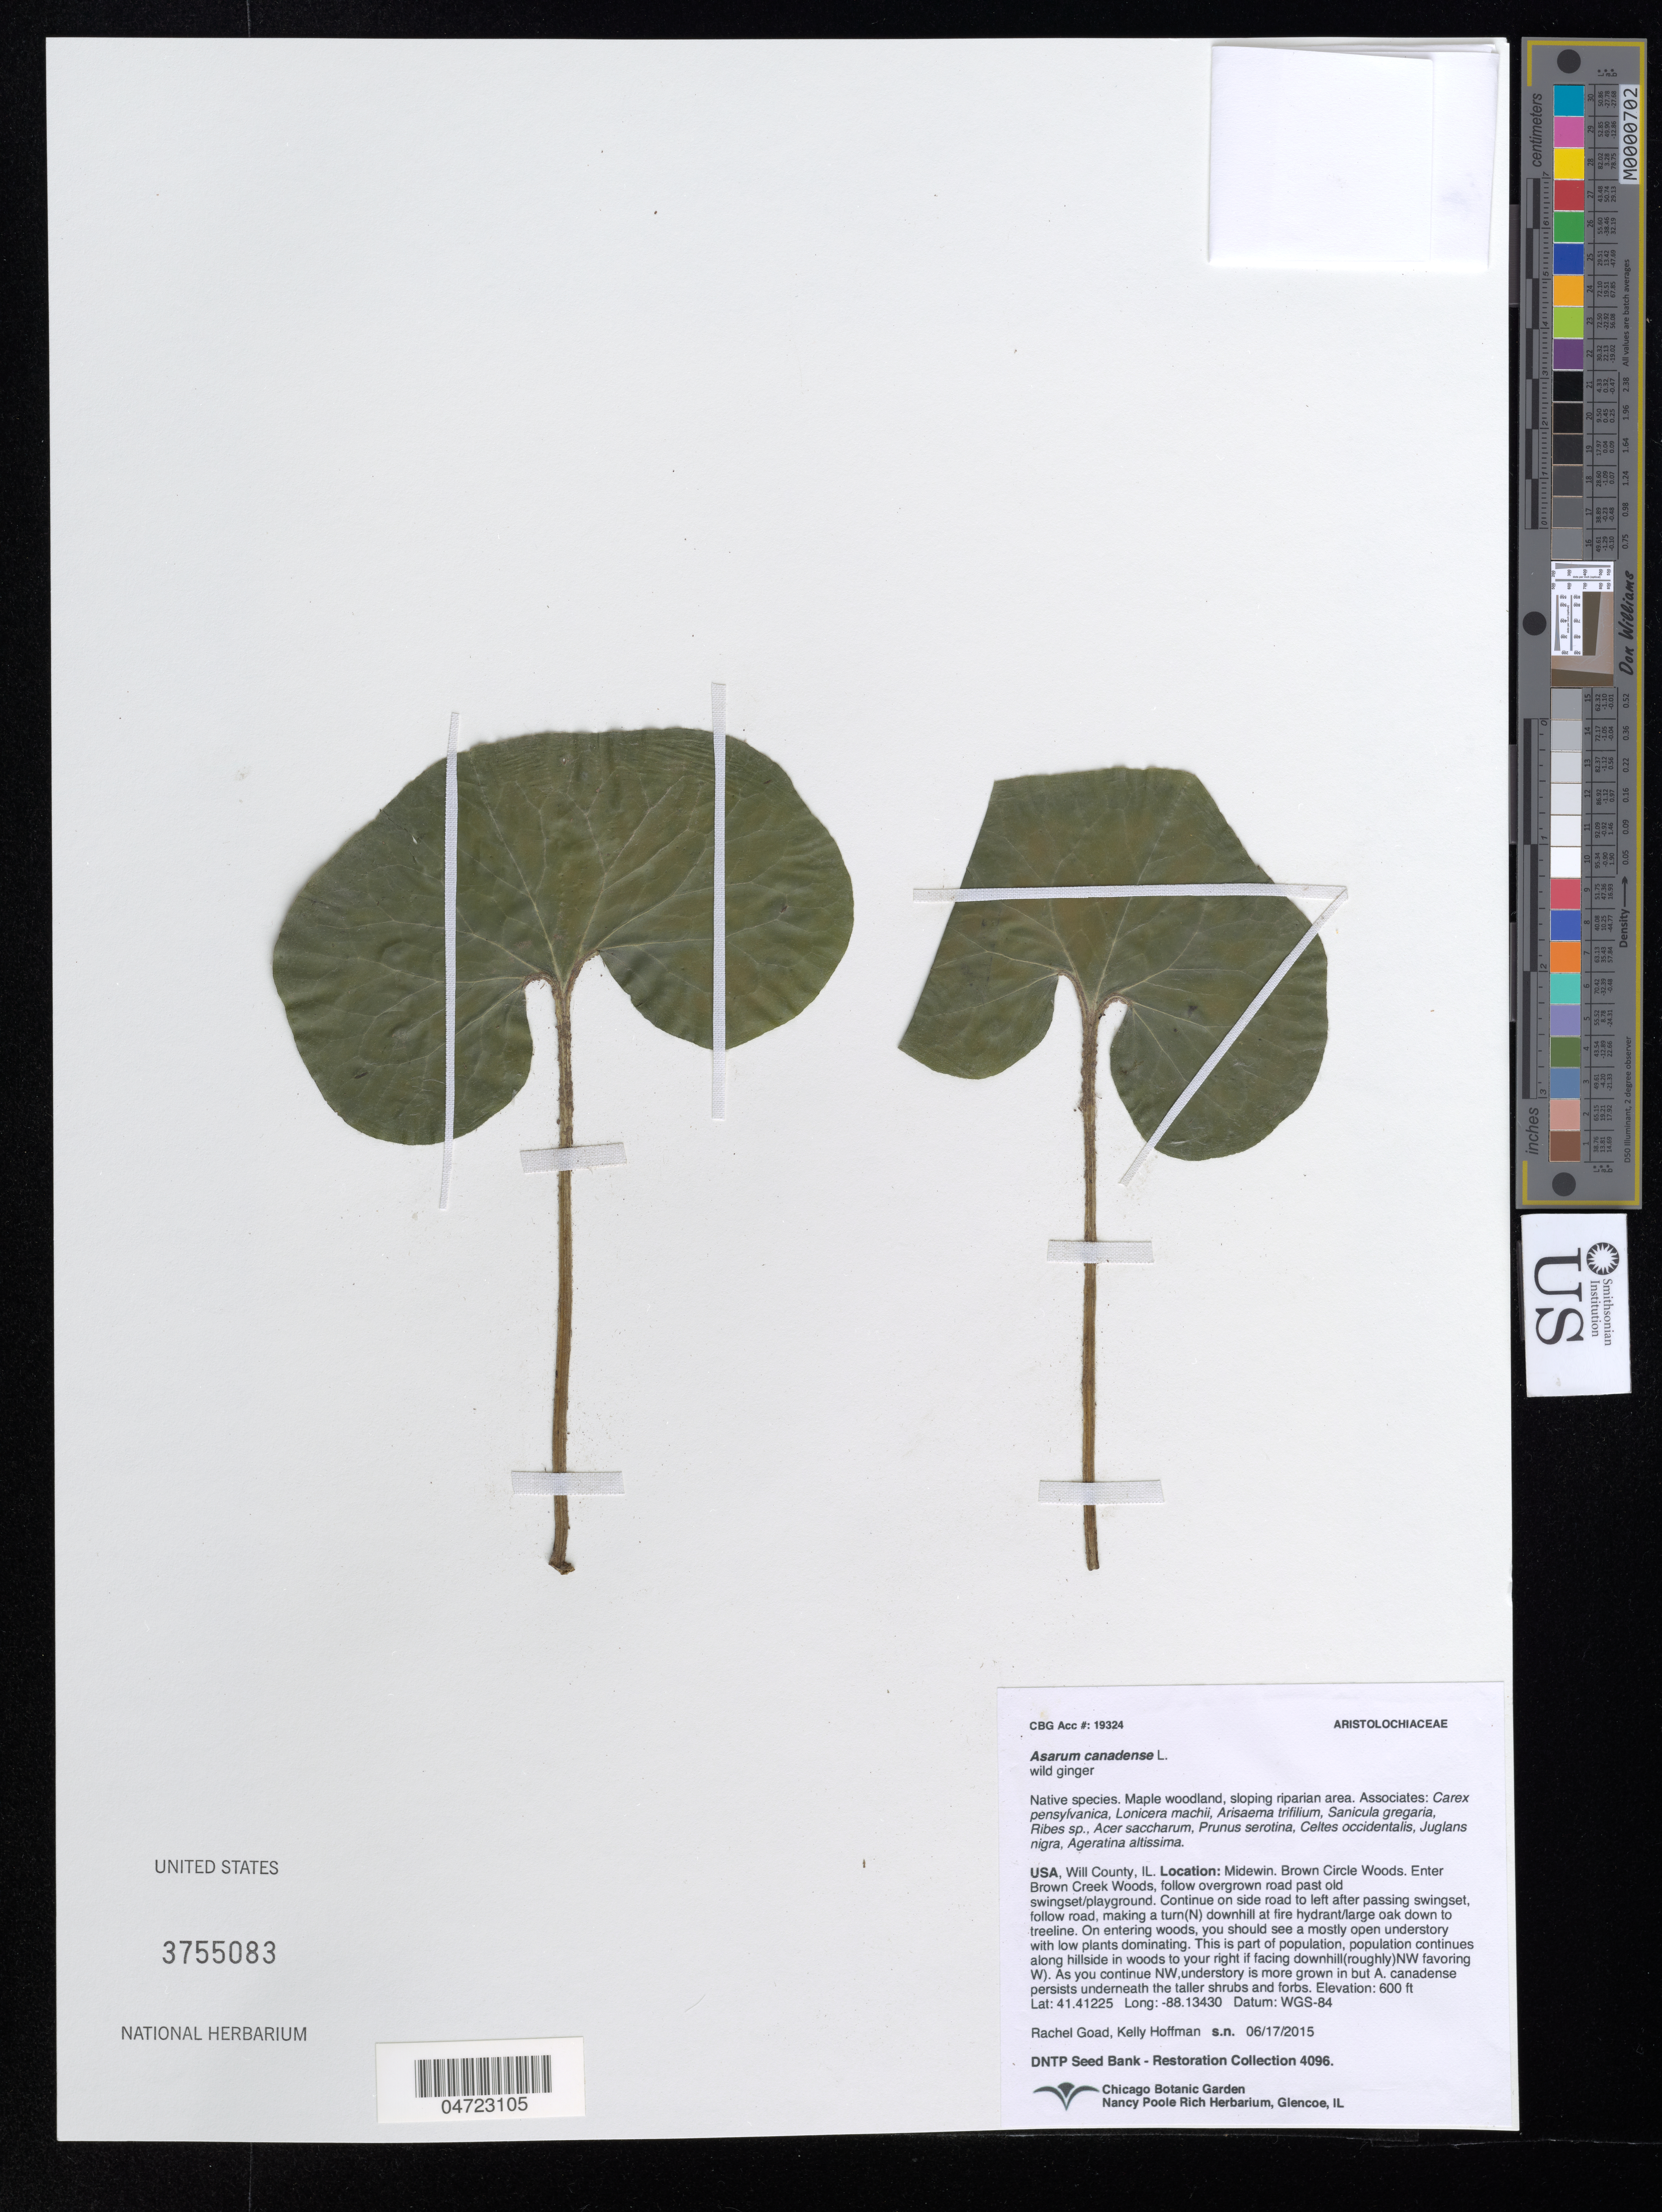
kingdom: Plantae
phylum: Tracheophyta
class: Magnoliopsida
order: Piperales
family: Aristolochiaceae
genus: Asarum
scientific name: Asarum canadense var. canadense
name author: L.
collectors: R. Goad & K. Hoffman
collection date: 2015-06-17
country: United States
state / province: Illinois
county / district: Will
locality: Will County. Midewin. Brown Circle Woods. Enter Brown Creek Woods, follow overgrown road past old swingset/playground. Continue on side road to left after passing swingset, follow road, making a turn (N) downhill at fire hydrant/large oak down to treeline. Population continues along hillside in woods to your right if facing downhill (roughly) NW favoring W).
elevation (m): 183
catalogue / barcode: US 3755083